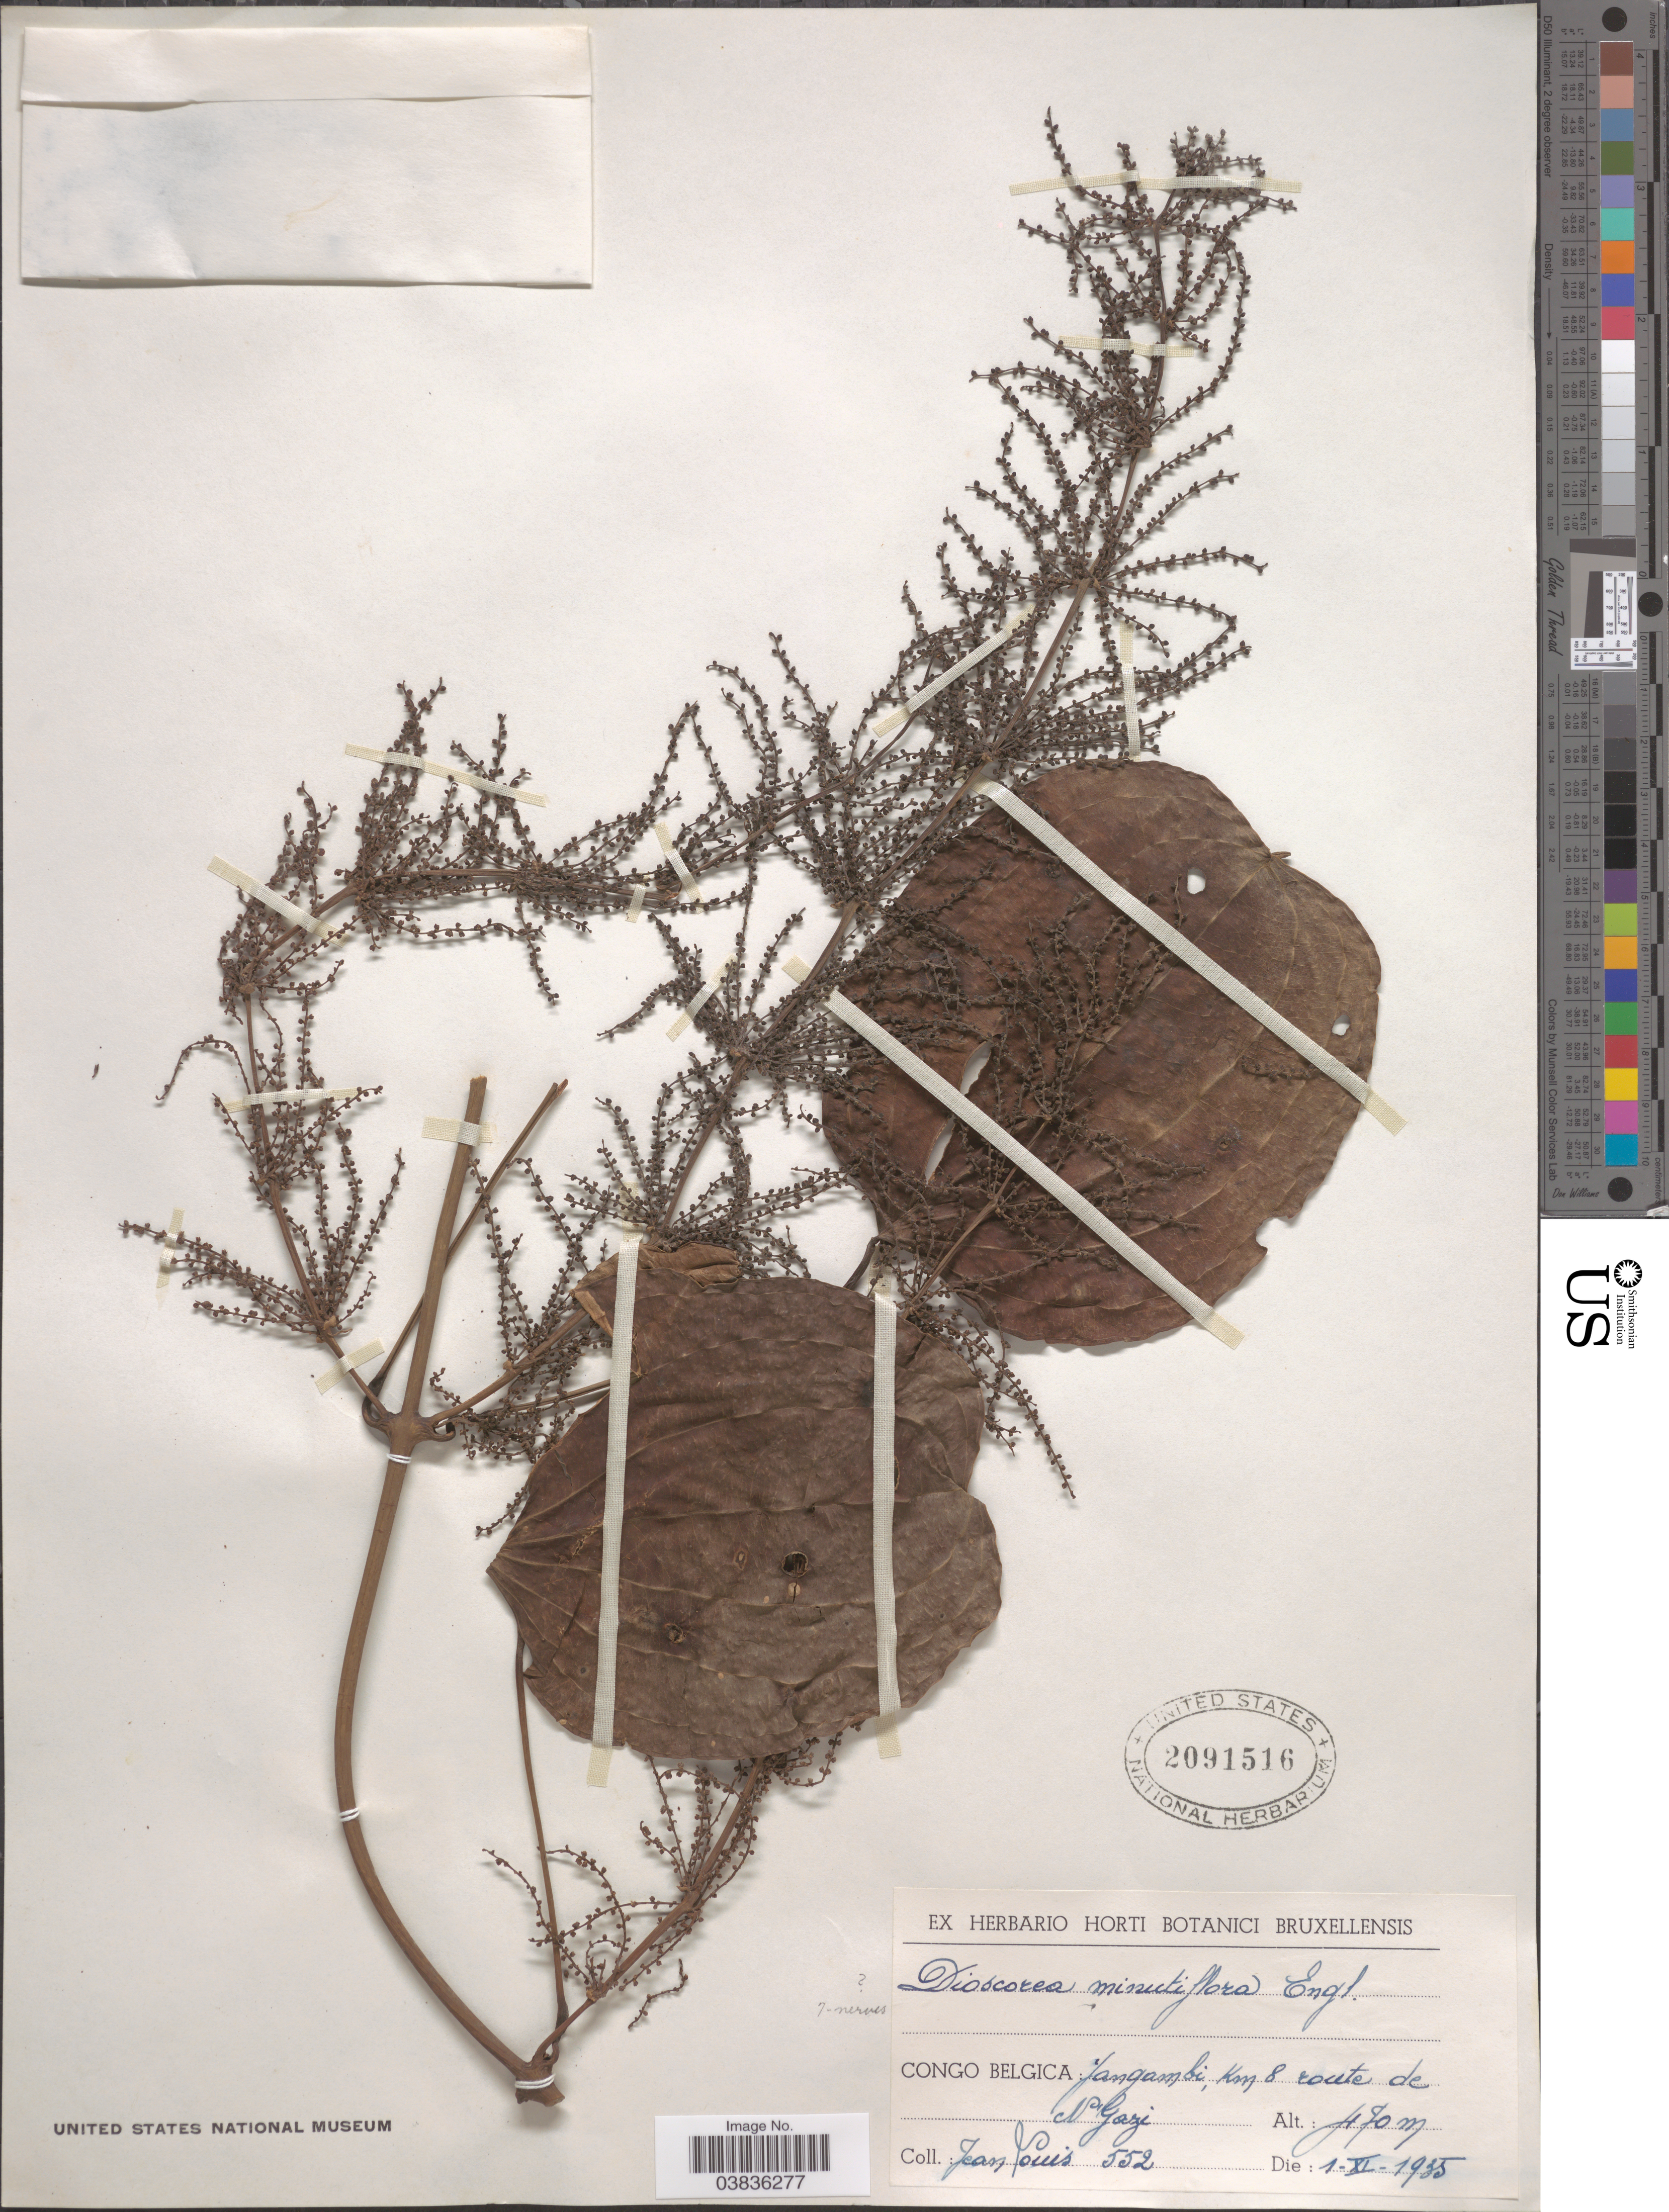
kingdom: Plantae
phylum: Tracheophyta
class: Liliopsida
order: Dioscoreales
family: Dioscoreaceae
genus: Dioscorea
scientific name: Dioscorea minutiflora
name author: Engl.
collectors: J. Louis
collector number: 552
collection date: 1935-11-01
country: Congo, Democratic Republic of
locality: Congo Belgica: Yangambi, Km 8 route de N Gazi.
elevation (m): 470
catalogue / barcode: US 2091516